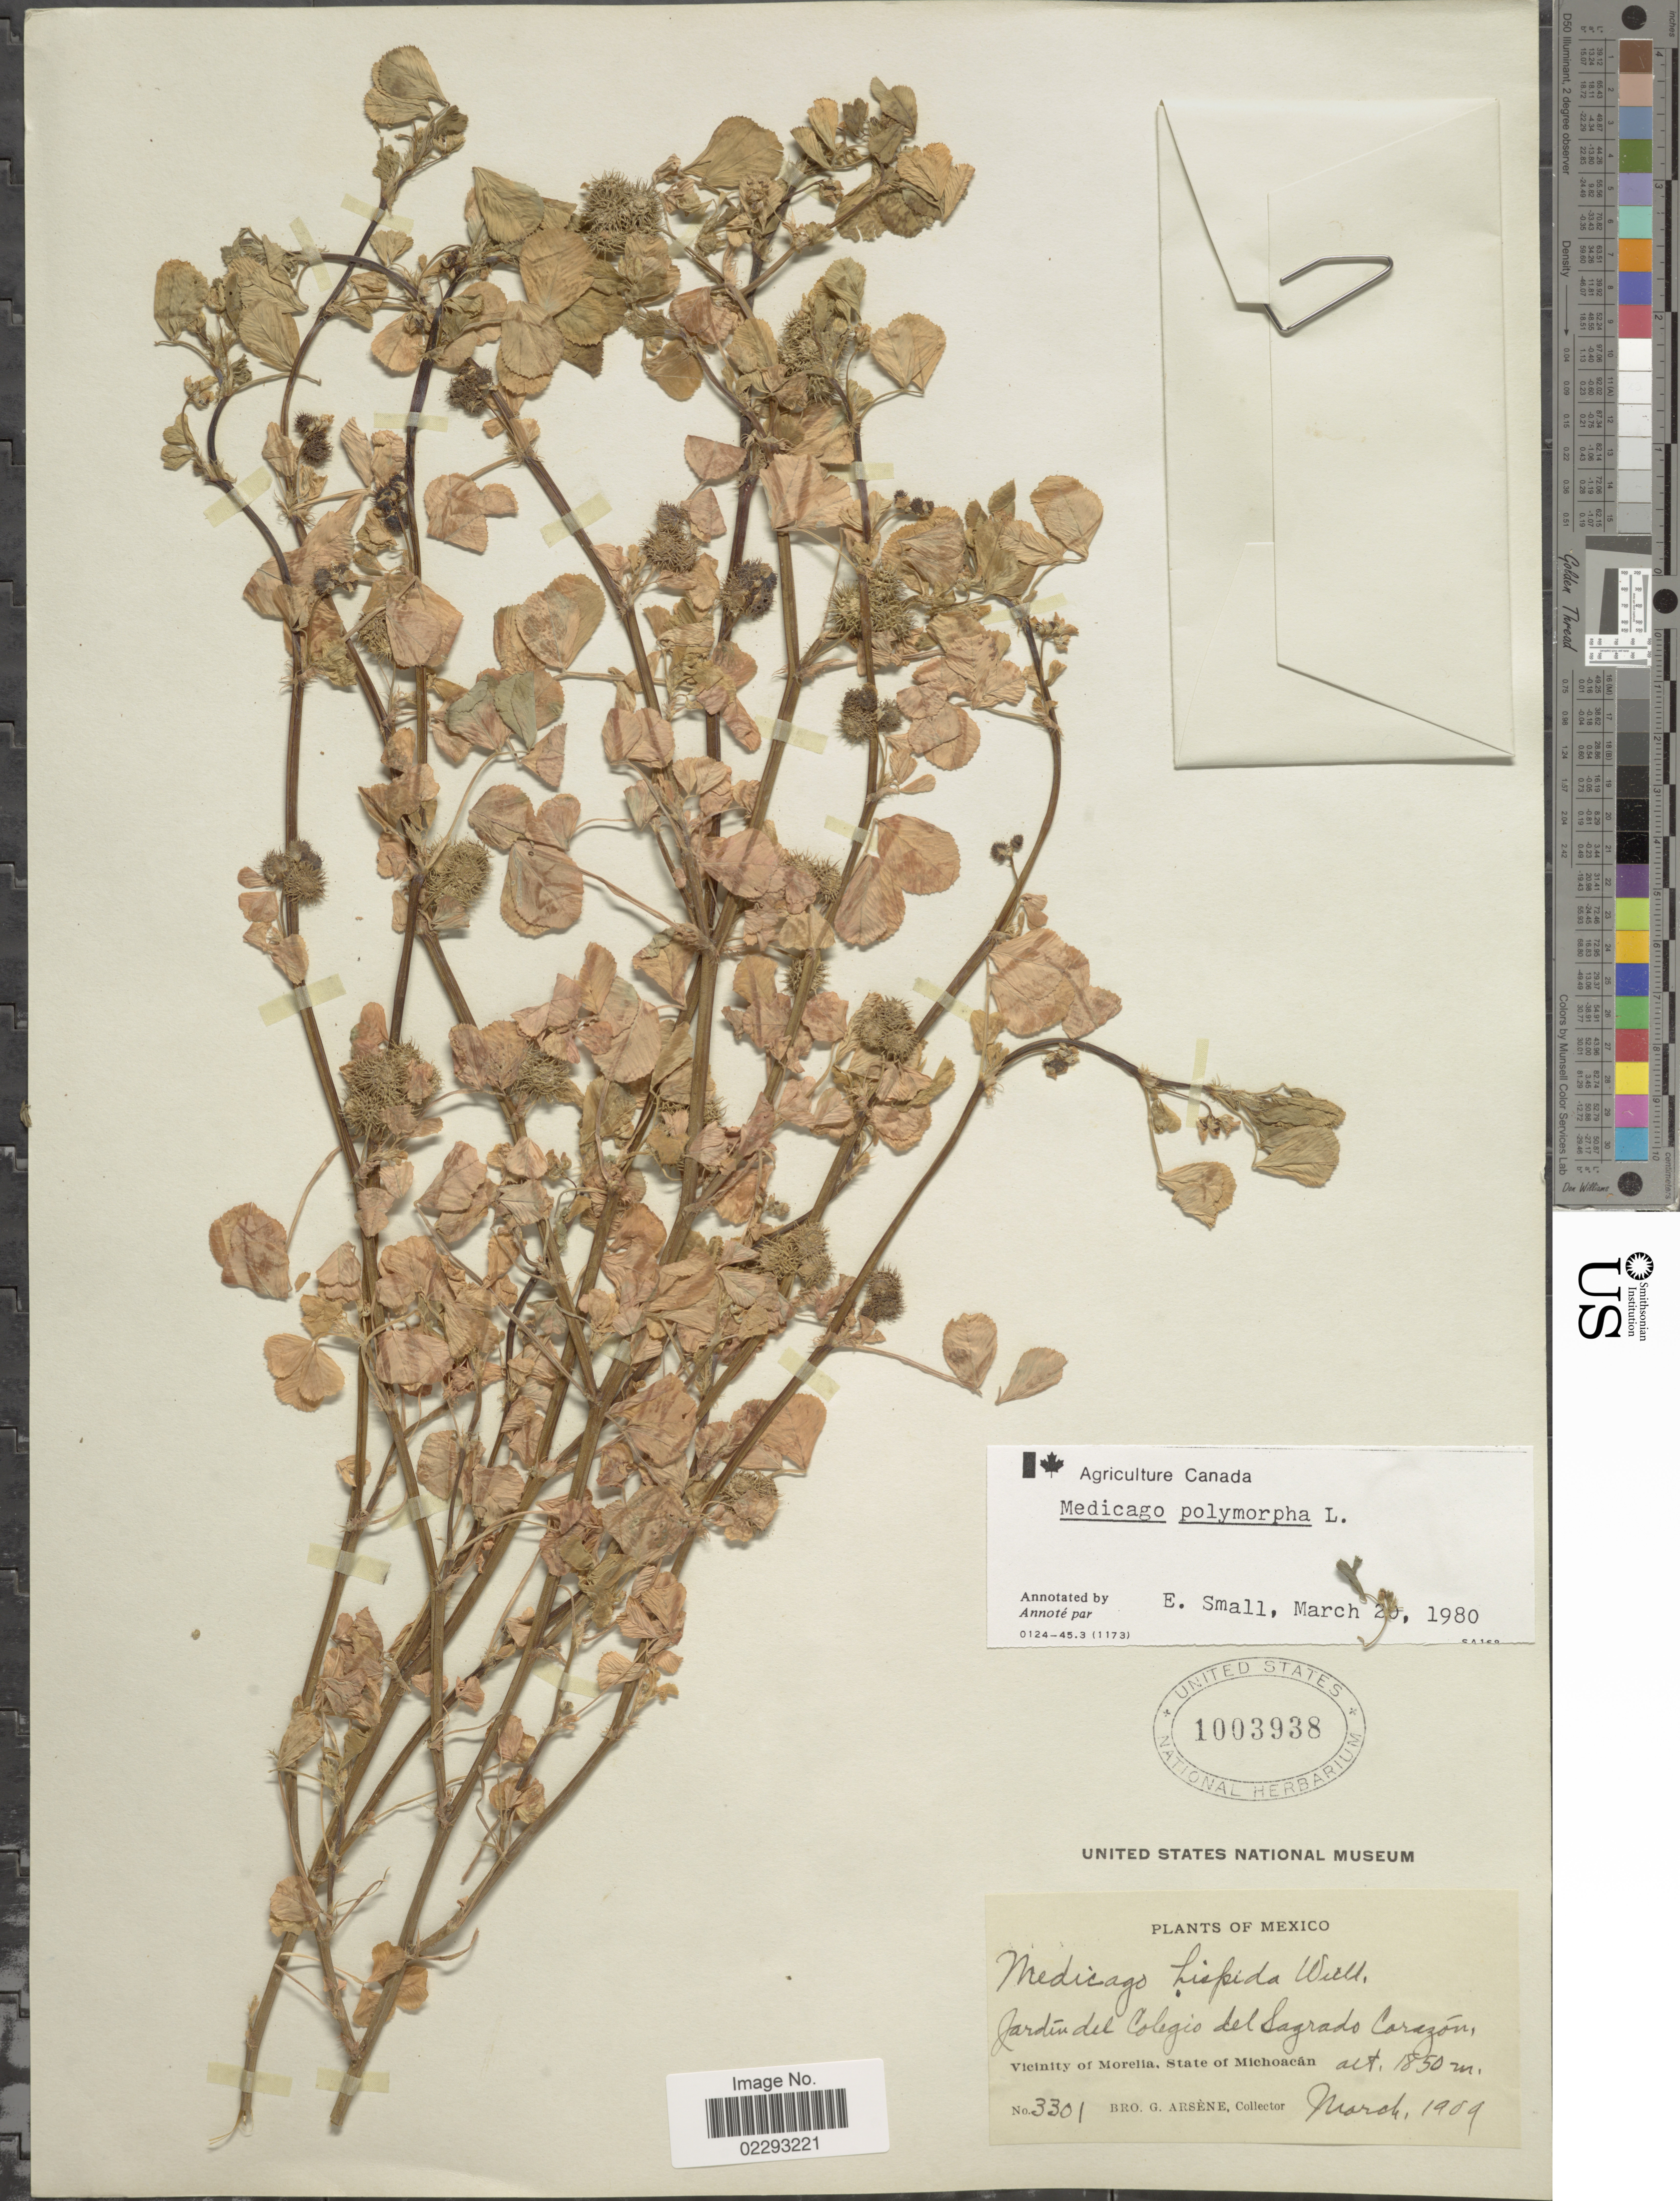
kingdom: Plantae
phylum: Tracheophyta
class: Magnoliopsida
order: Fabales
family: Fabaceae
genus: Medicago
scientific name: Medicago polymorpha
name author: L.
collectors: Bro. G. Arsène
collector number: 3301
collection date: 1909-01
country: Mexico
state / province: Michoacán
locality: Jardín del Colegio del Safrado Corazón, Vicinity of Morelia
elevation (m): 1850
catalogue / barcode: US 1003938